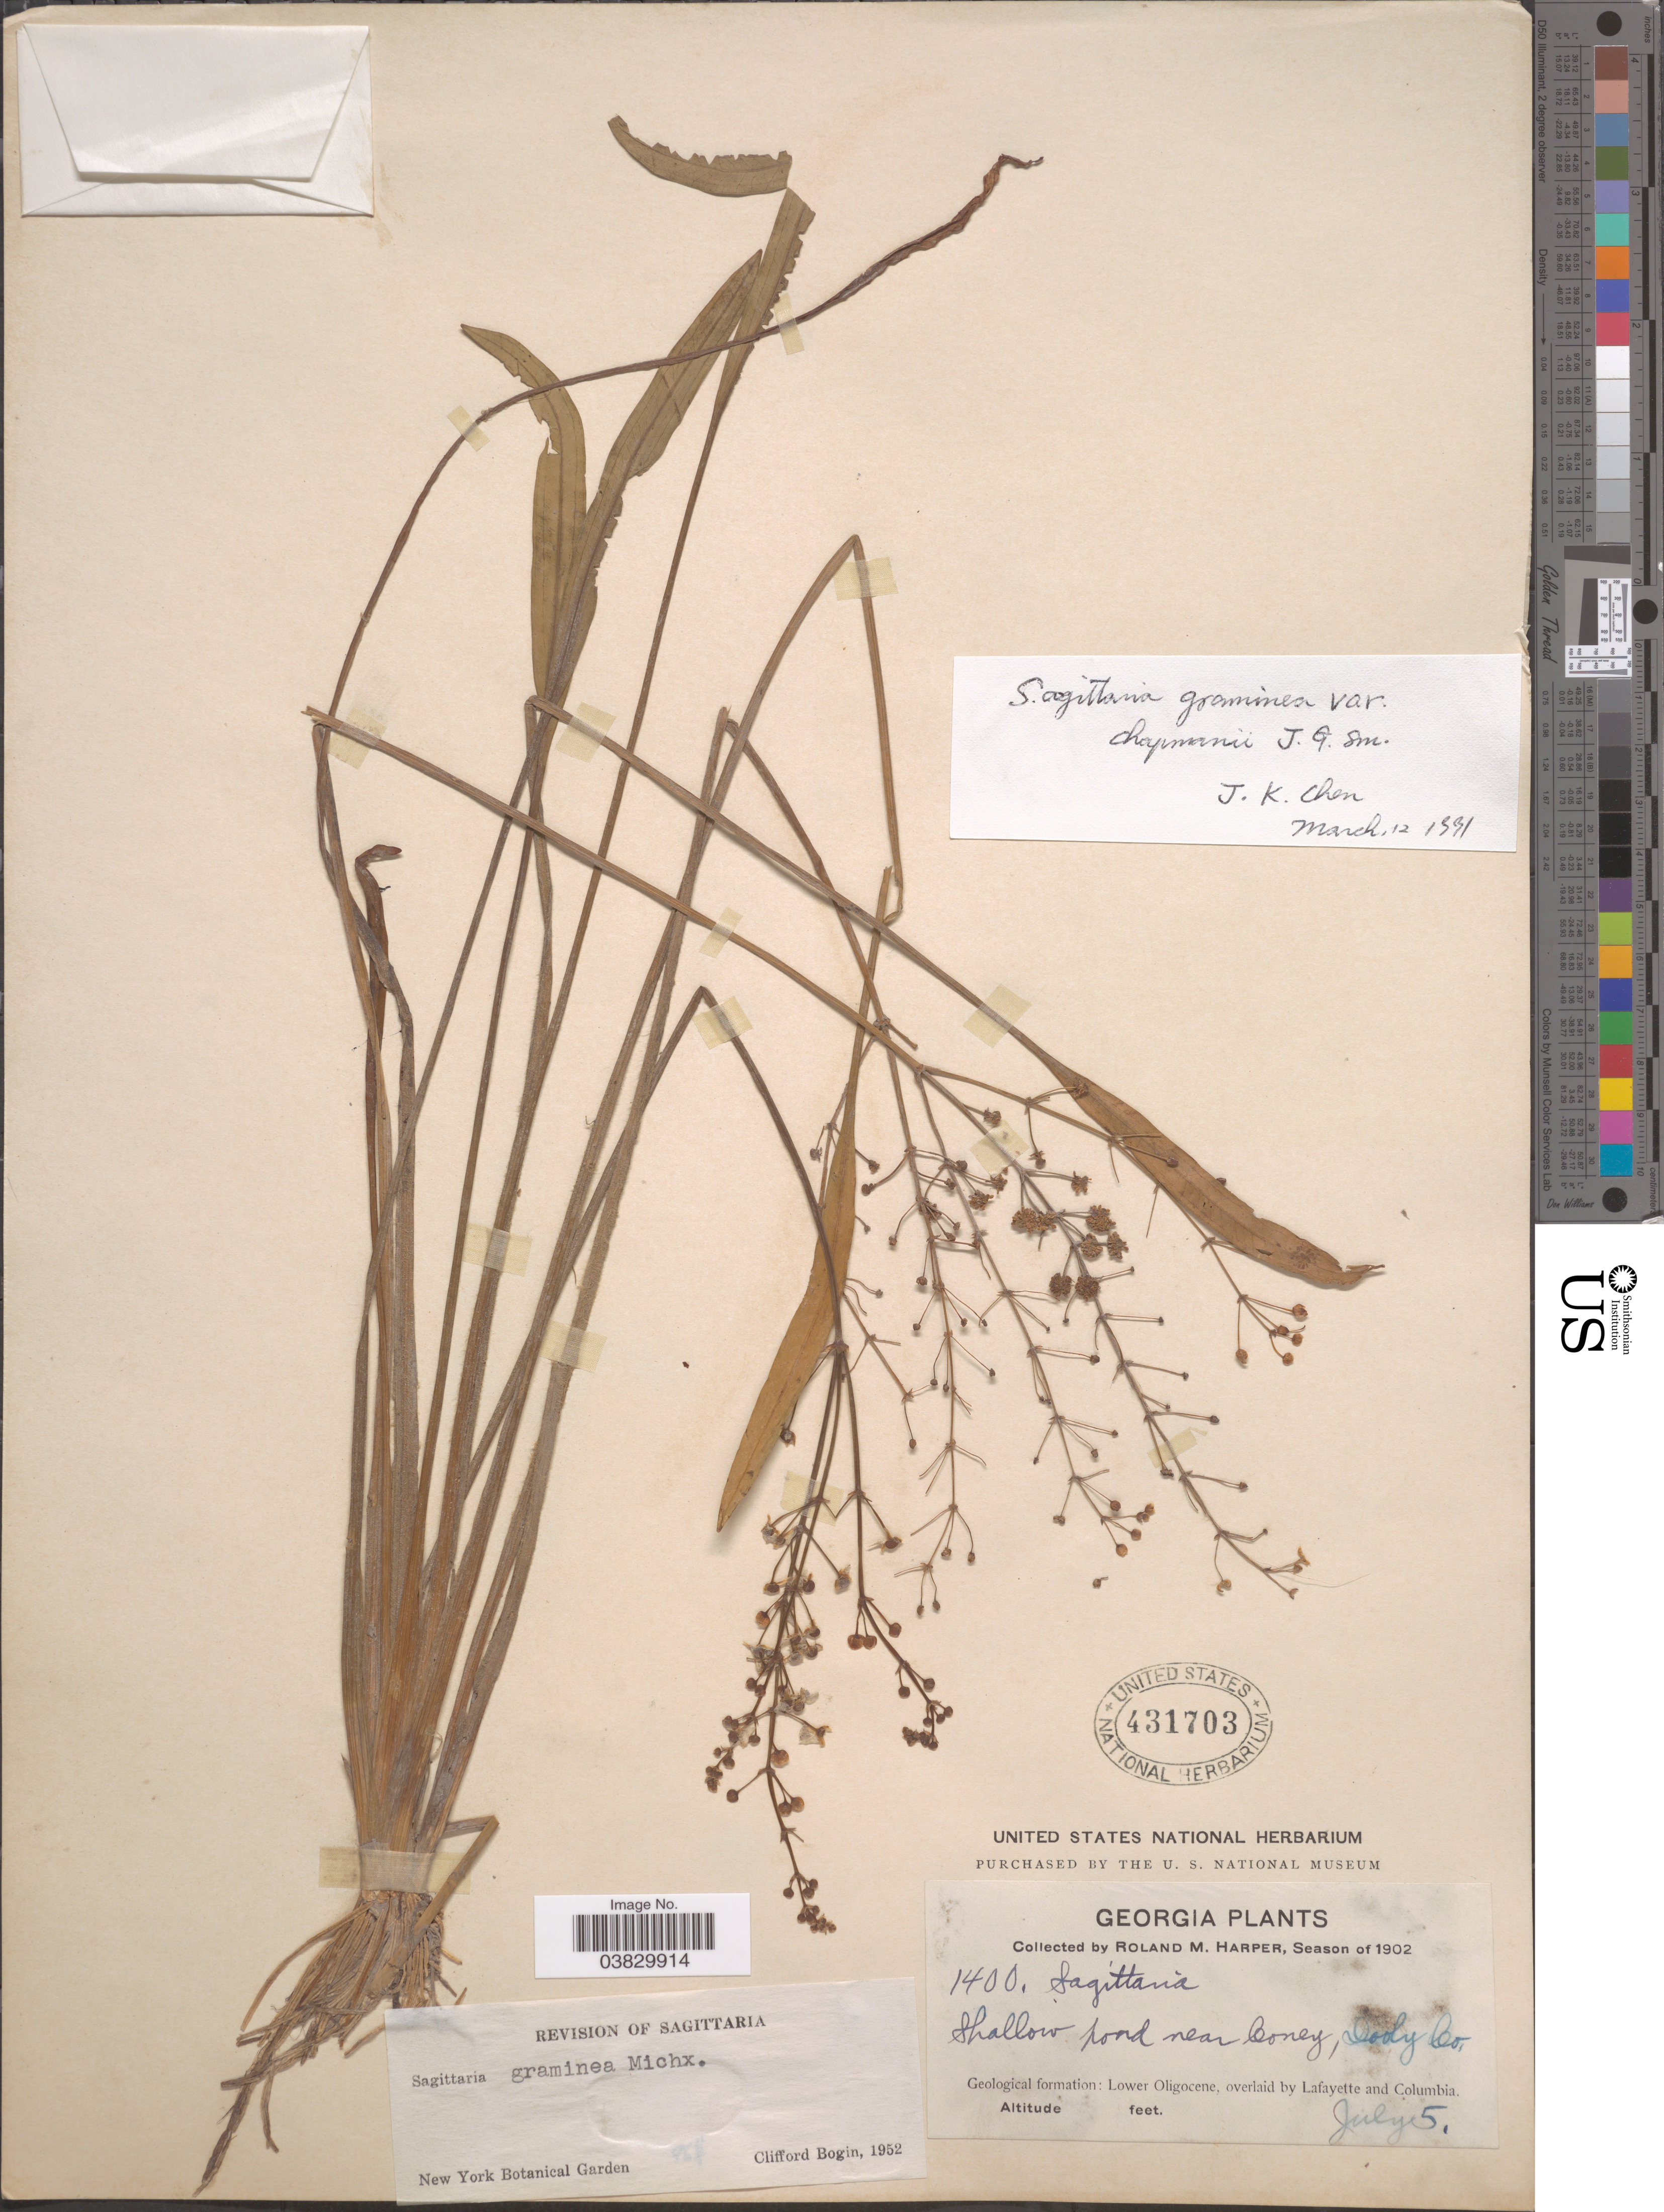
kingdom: Plantae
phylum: Tracheophyta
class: Liliopsida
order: Alismatales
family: Alismataceae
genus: Sagittaria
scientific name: Sagittaria graminea var. chapmanii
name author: J.G. Sm.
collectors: R. Harper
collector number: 1400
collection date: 1902-07-05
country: United States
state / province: Georgia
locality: Geological formation: Lower Oligocene, overlaid by Lafayette and Columbia.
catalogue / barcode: US 431703